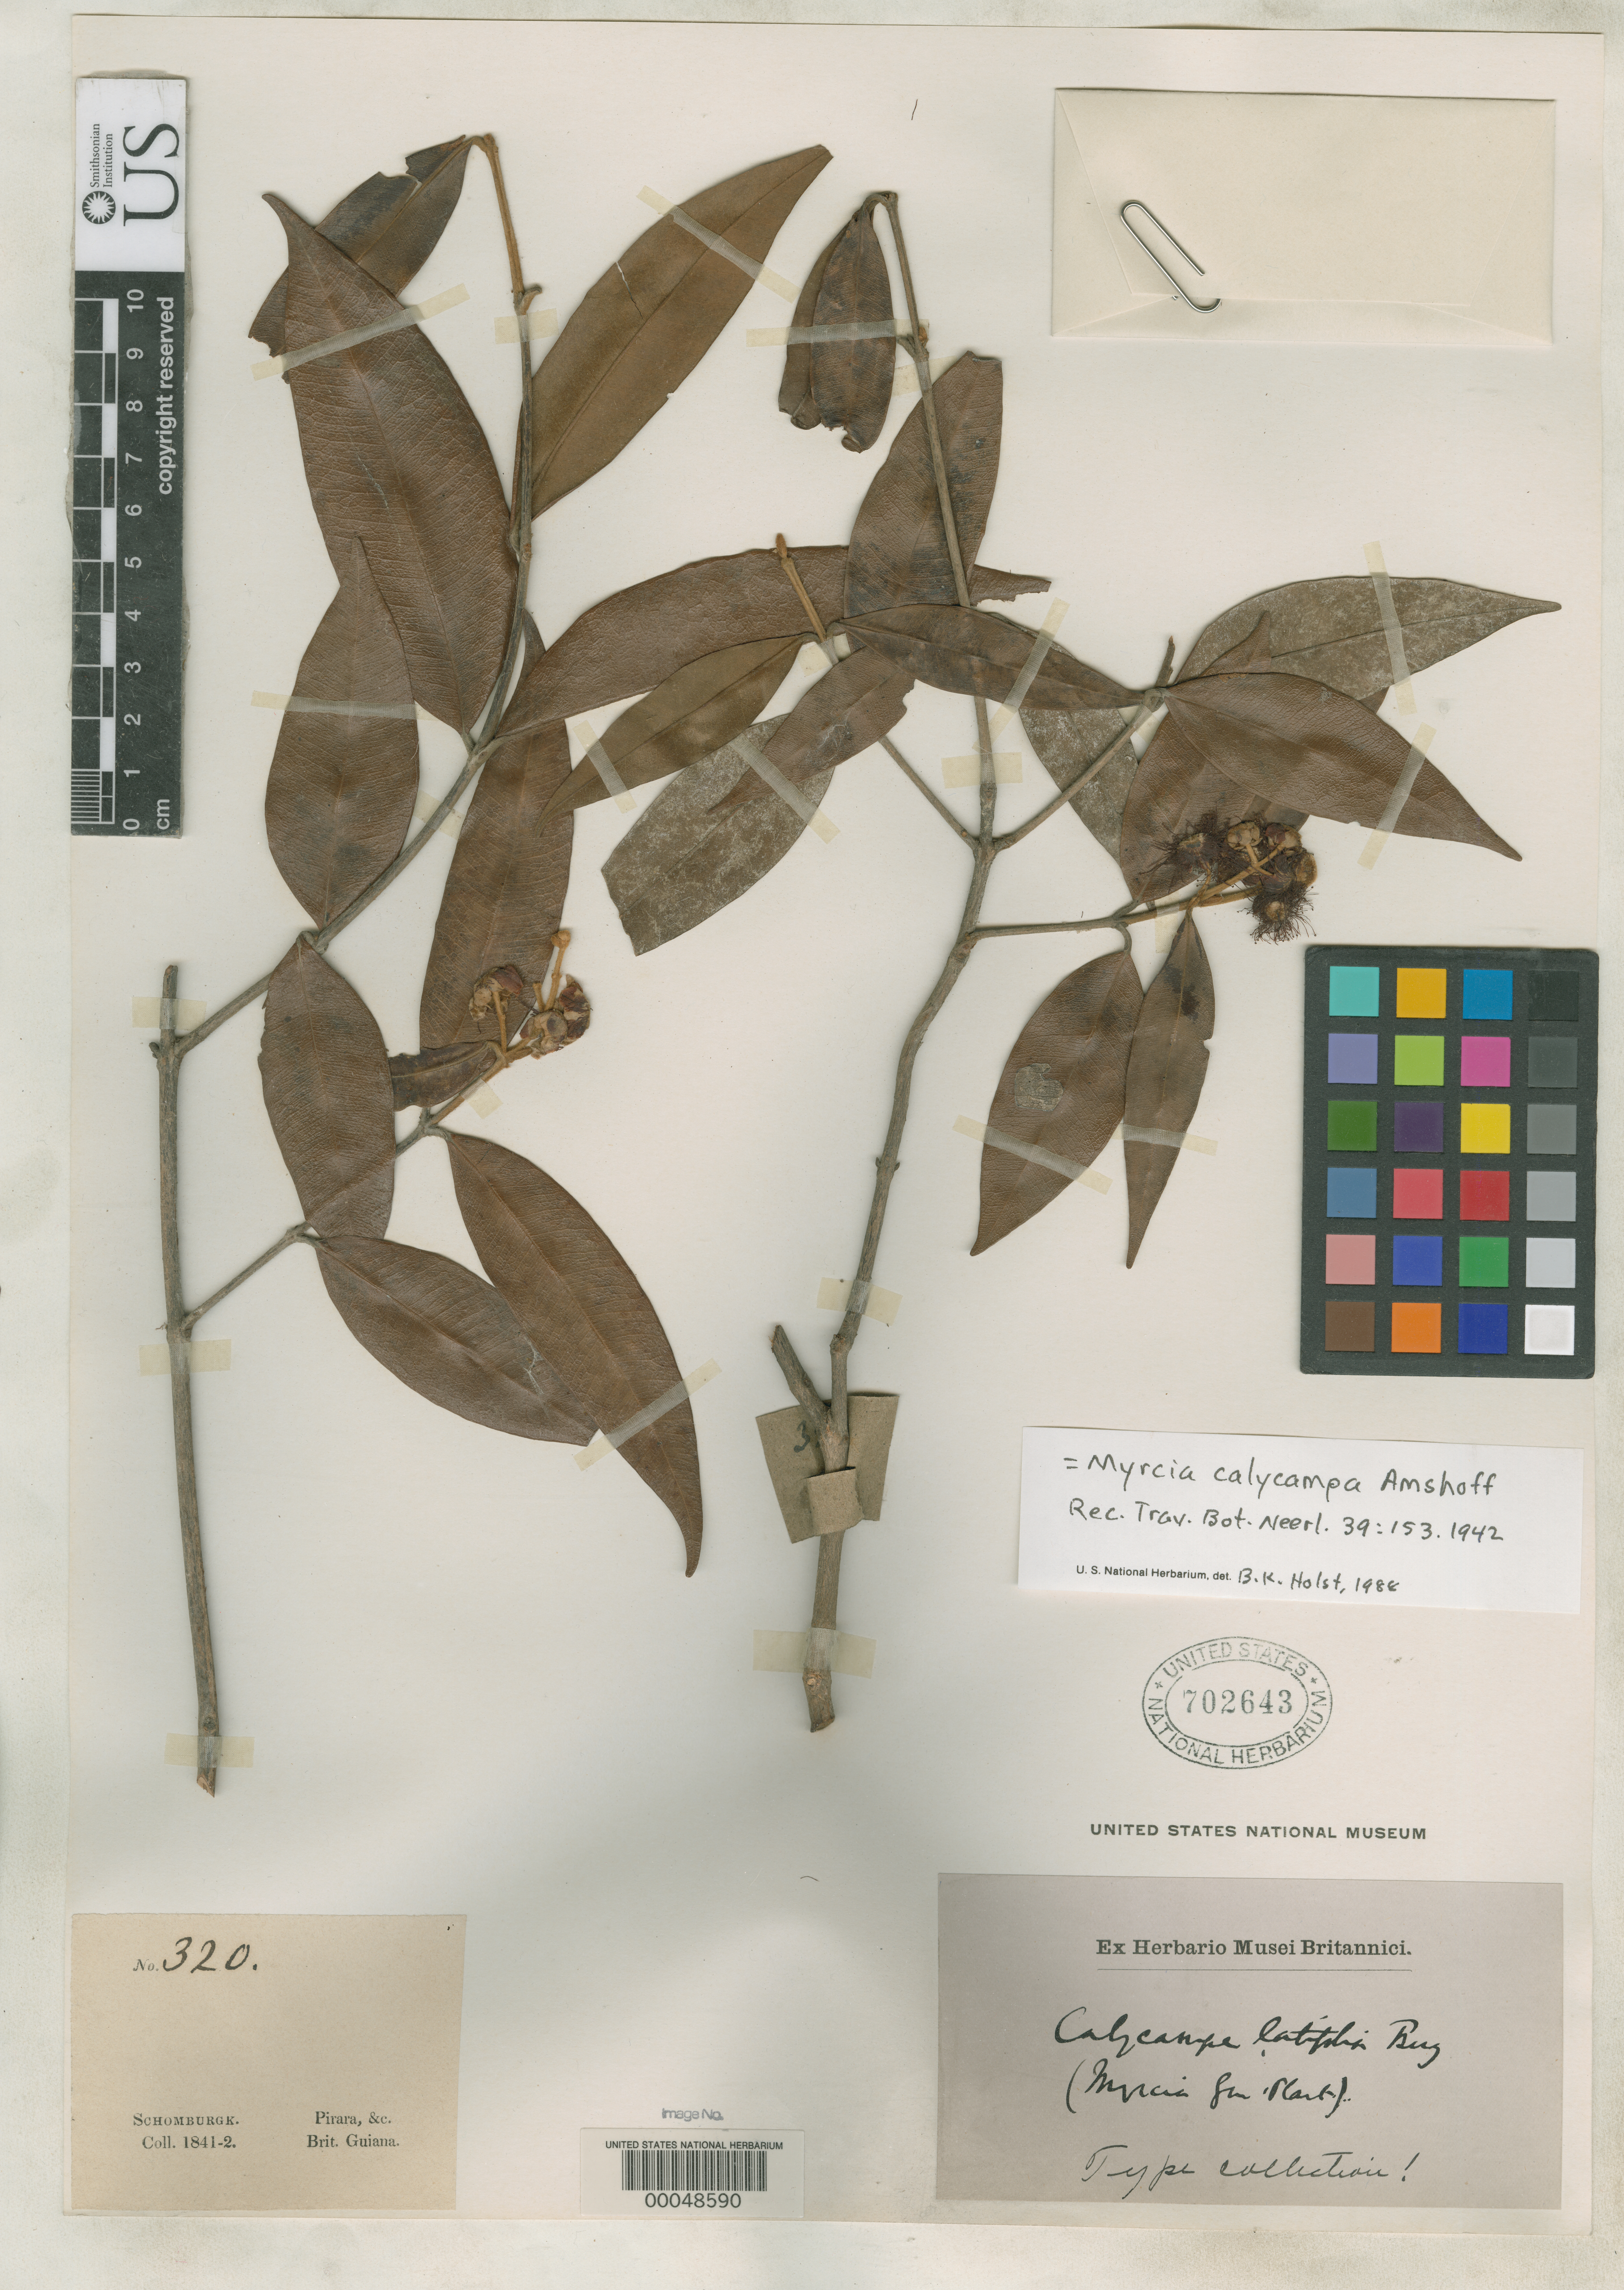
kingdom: Plantae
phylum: Tracheophyta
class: Magnoliopsida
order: Myrtales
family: Myrtaceae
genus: Calycampe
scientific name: Calycampe latifolia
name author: O. Berg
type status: Isosyntype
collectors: R. H. Schomburgk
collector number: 320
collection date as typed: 1841 to -- --- 1842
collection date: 1841/1842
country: Guyana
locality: Pirara and Roraima, Rupununi.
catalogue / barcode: US 702643